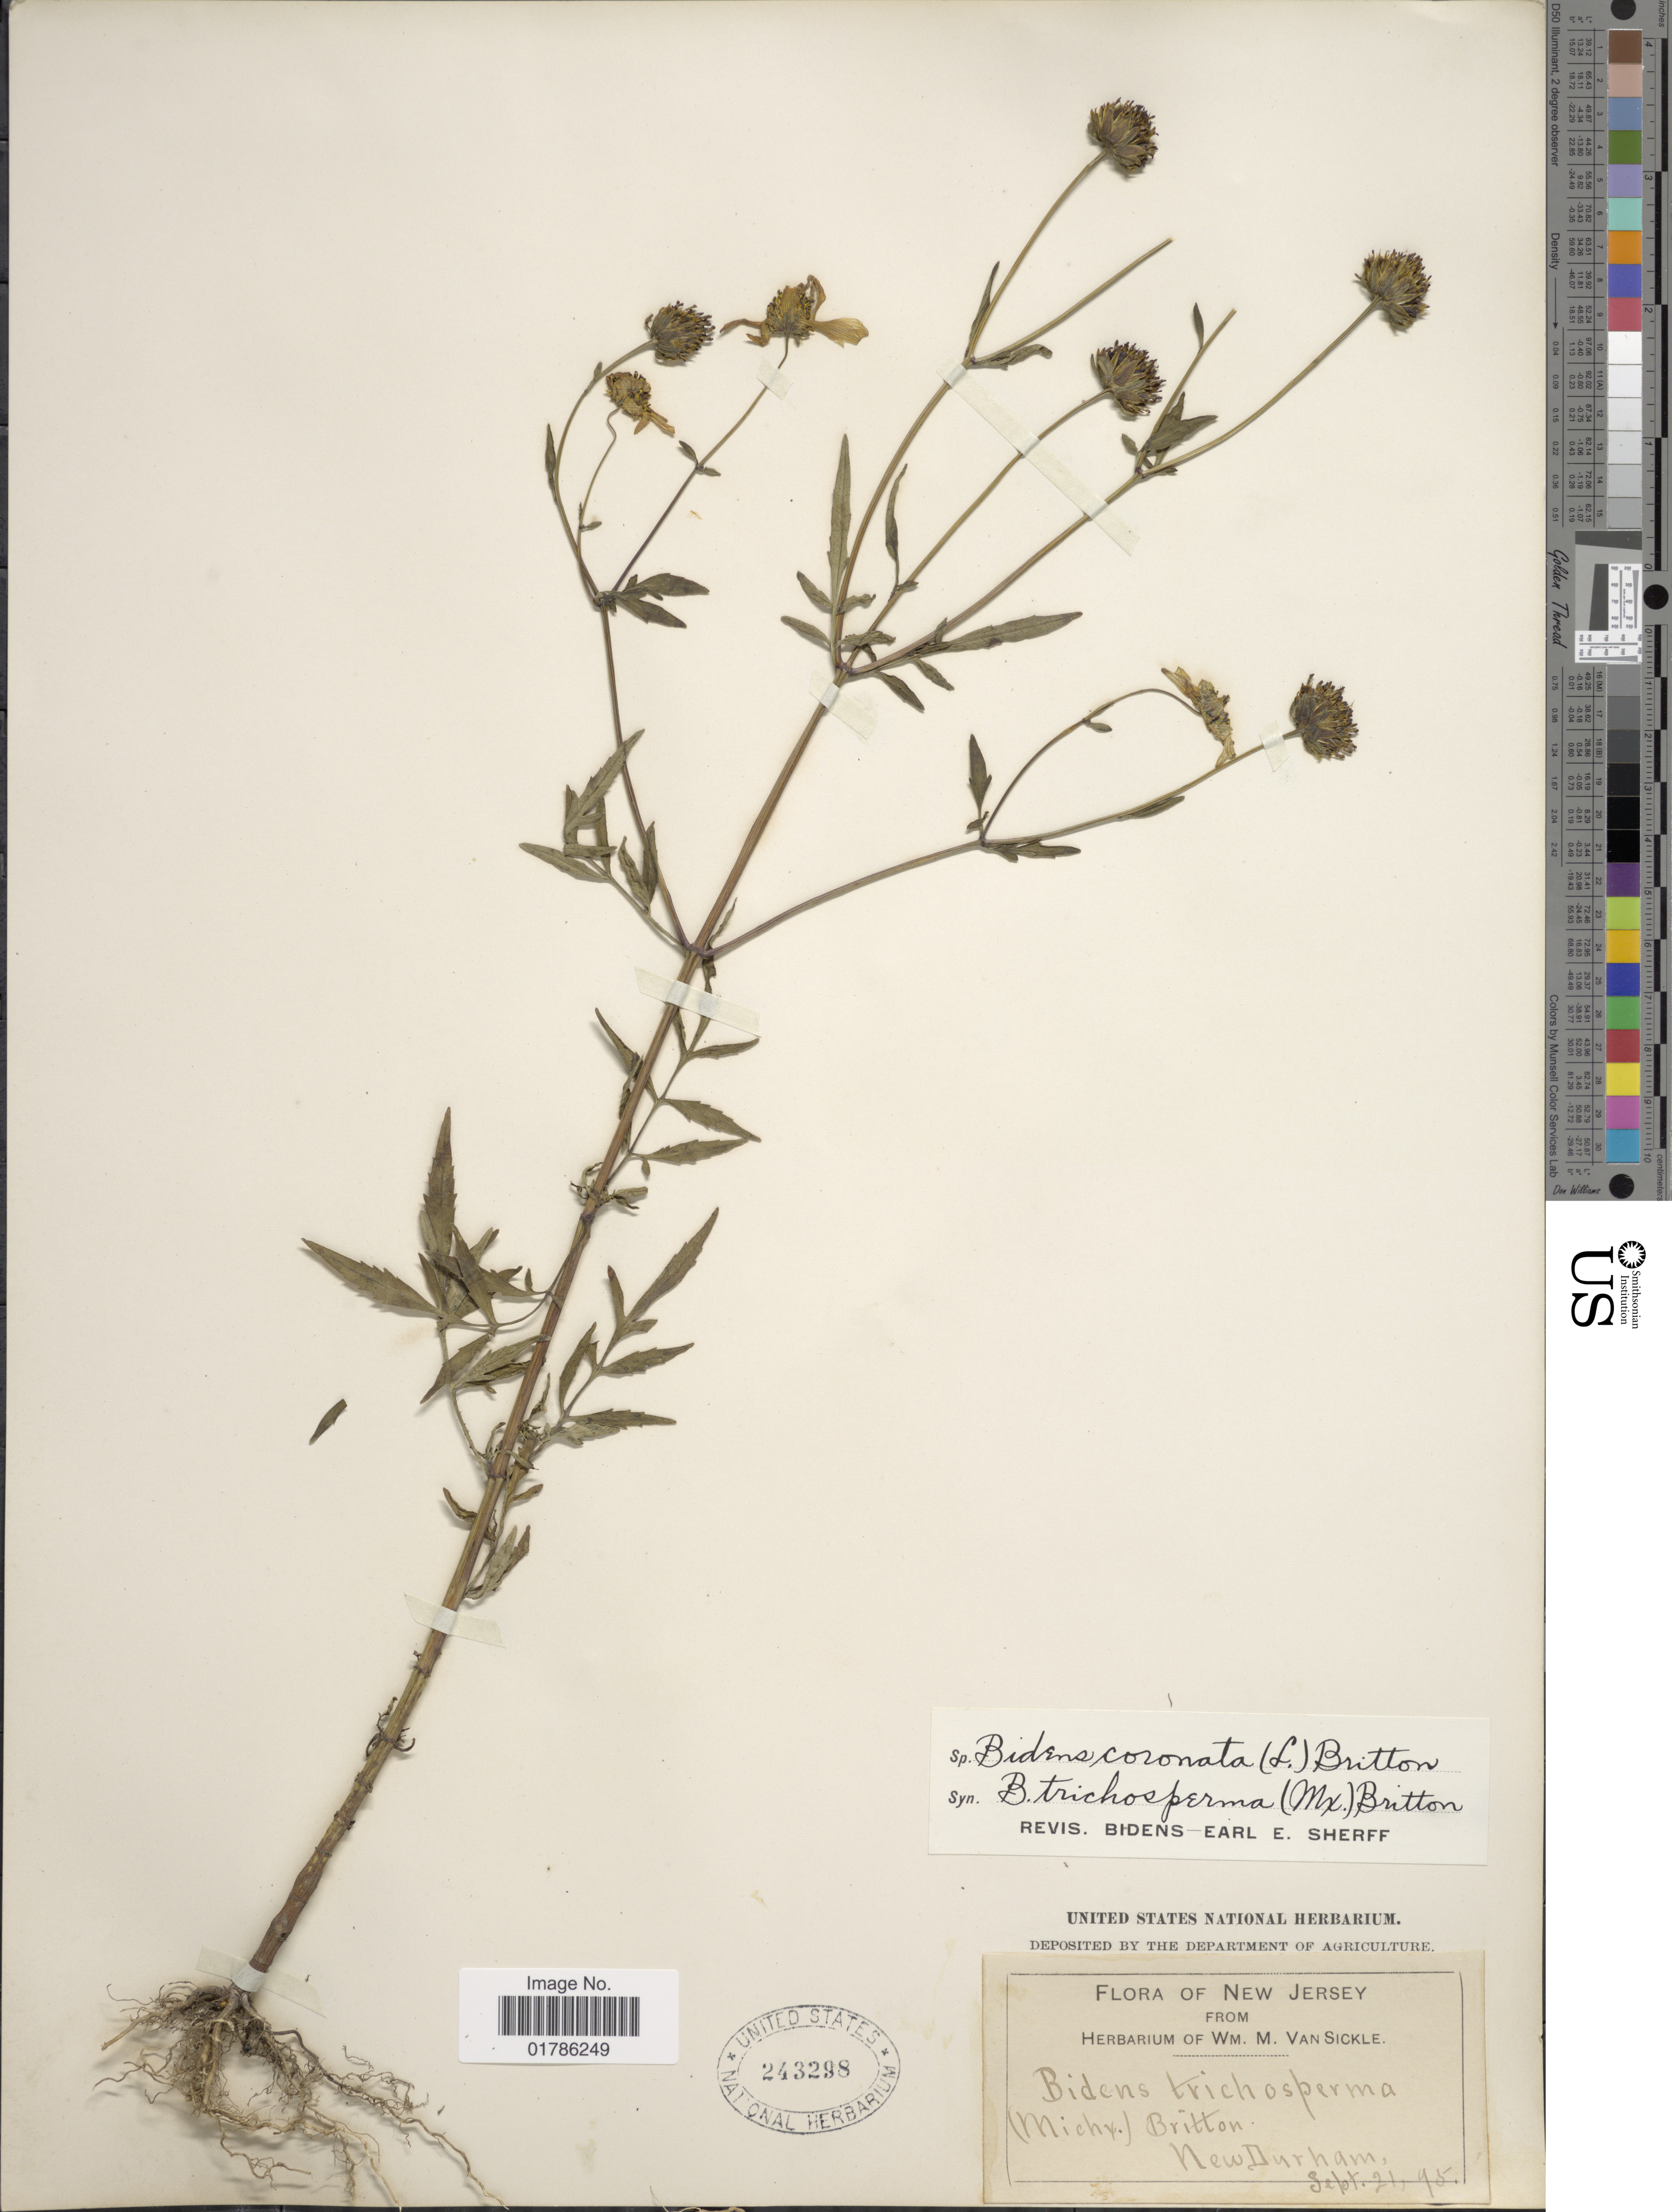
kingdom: Plantae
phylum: Tracheophyta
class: Magnoliopsida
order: Asterales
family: Asteraceae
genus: Bidens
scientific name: Bidens coronata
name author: (L.) Britton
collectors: ex herb. Wm. M. Van Sickle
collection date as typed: Transcribed d/m/y: 21/9/95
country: United States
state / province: New Jersey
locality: New Durham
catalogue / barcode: US 243298